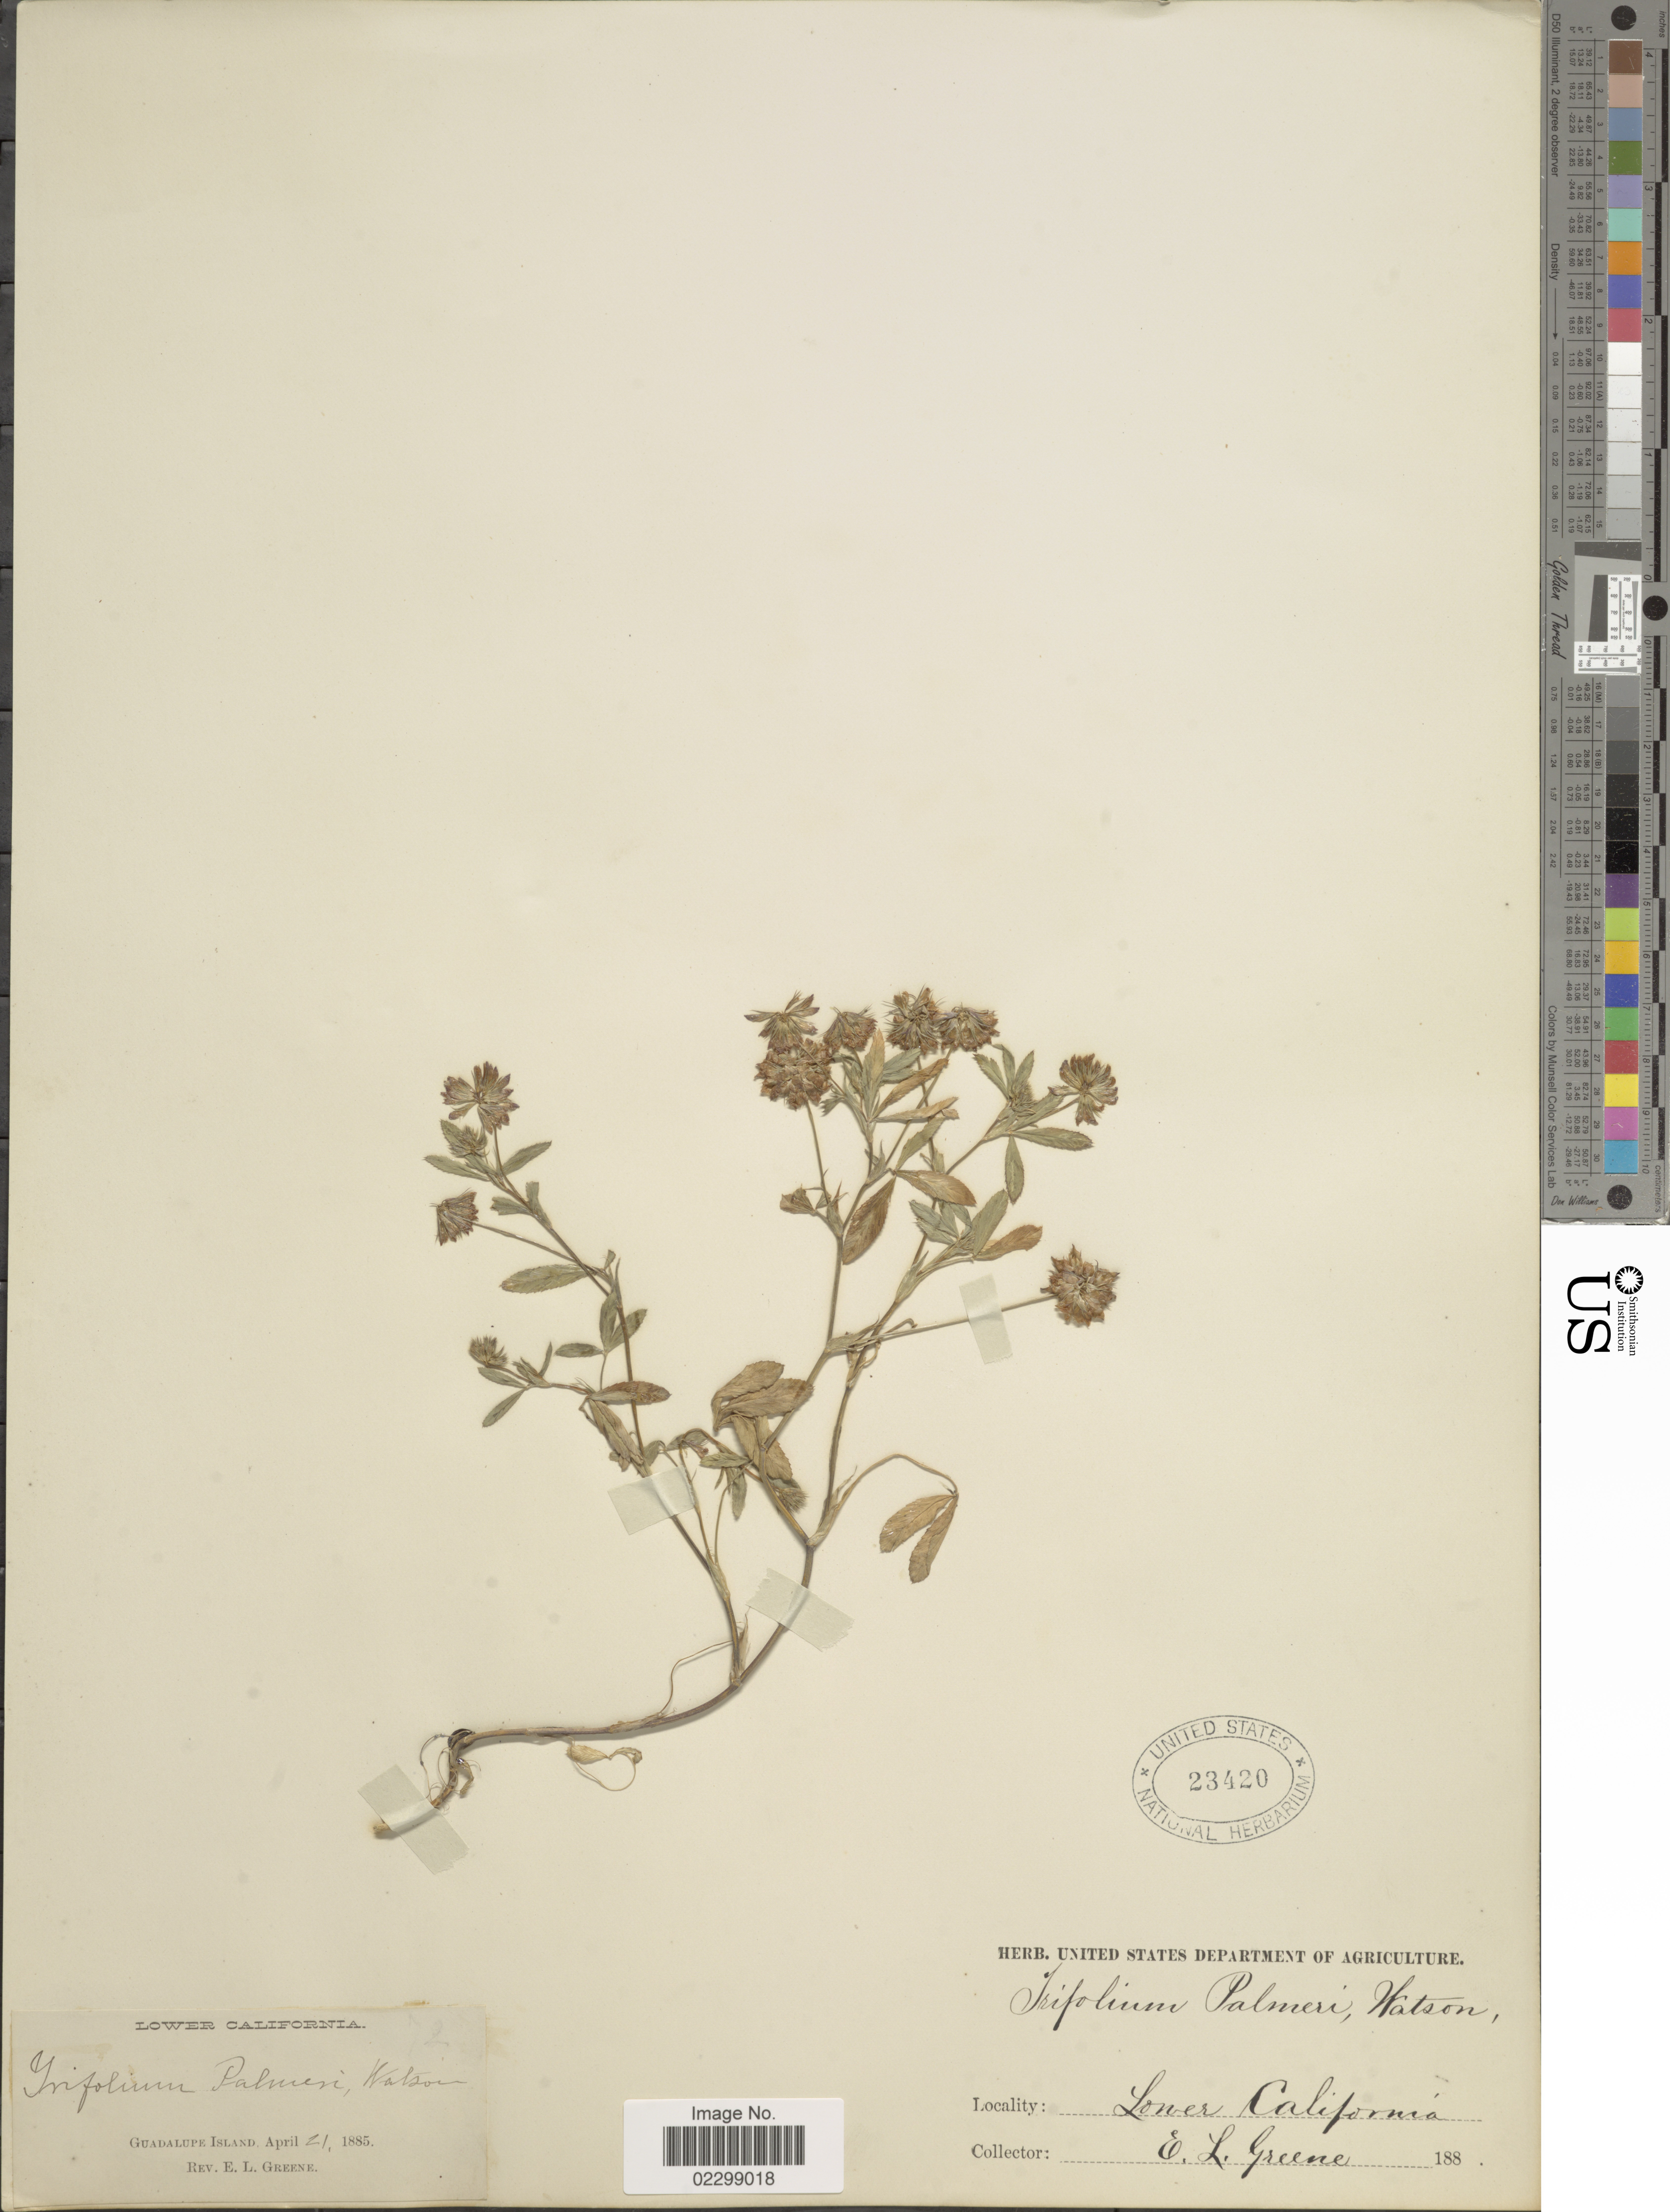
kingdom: Plantae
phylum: Tracheophyta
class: Magnoliopsida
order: Fabales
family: Fabaceae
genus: Trifolium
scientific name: Trifolium palmeri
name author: S. Watson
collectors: E. L. Greene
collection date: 1885-04-21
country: Mexico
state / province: Baja California Norte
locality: Lower California, Guadalupe Island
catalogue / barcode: US 23420